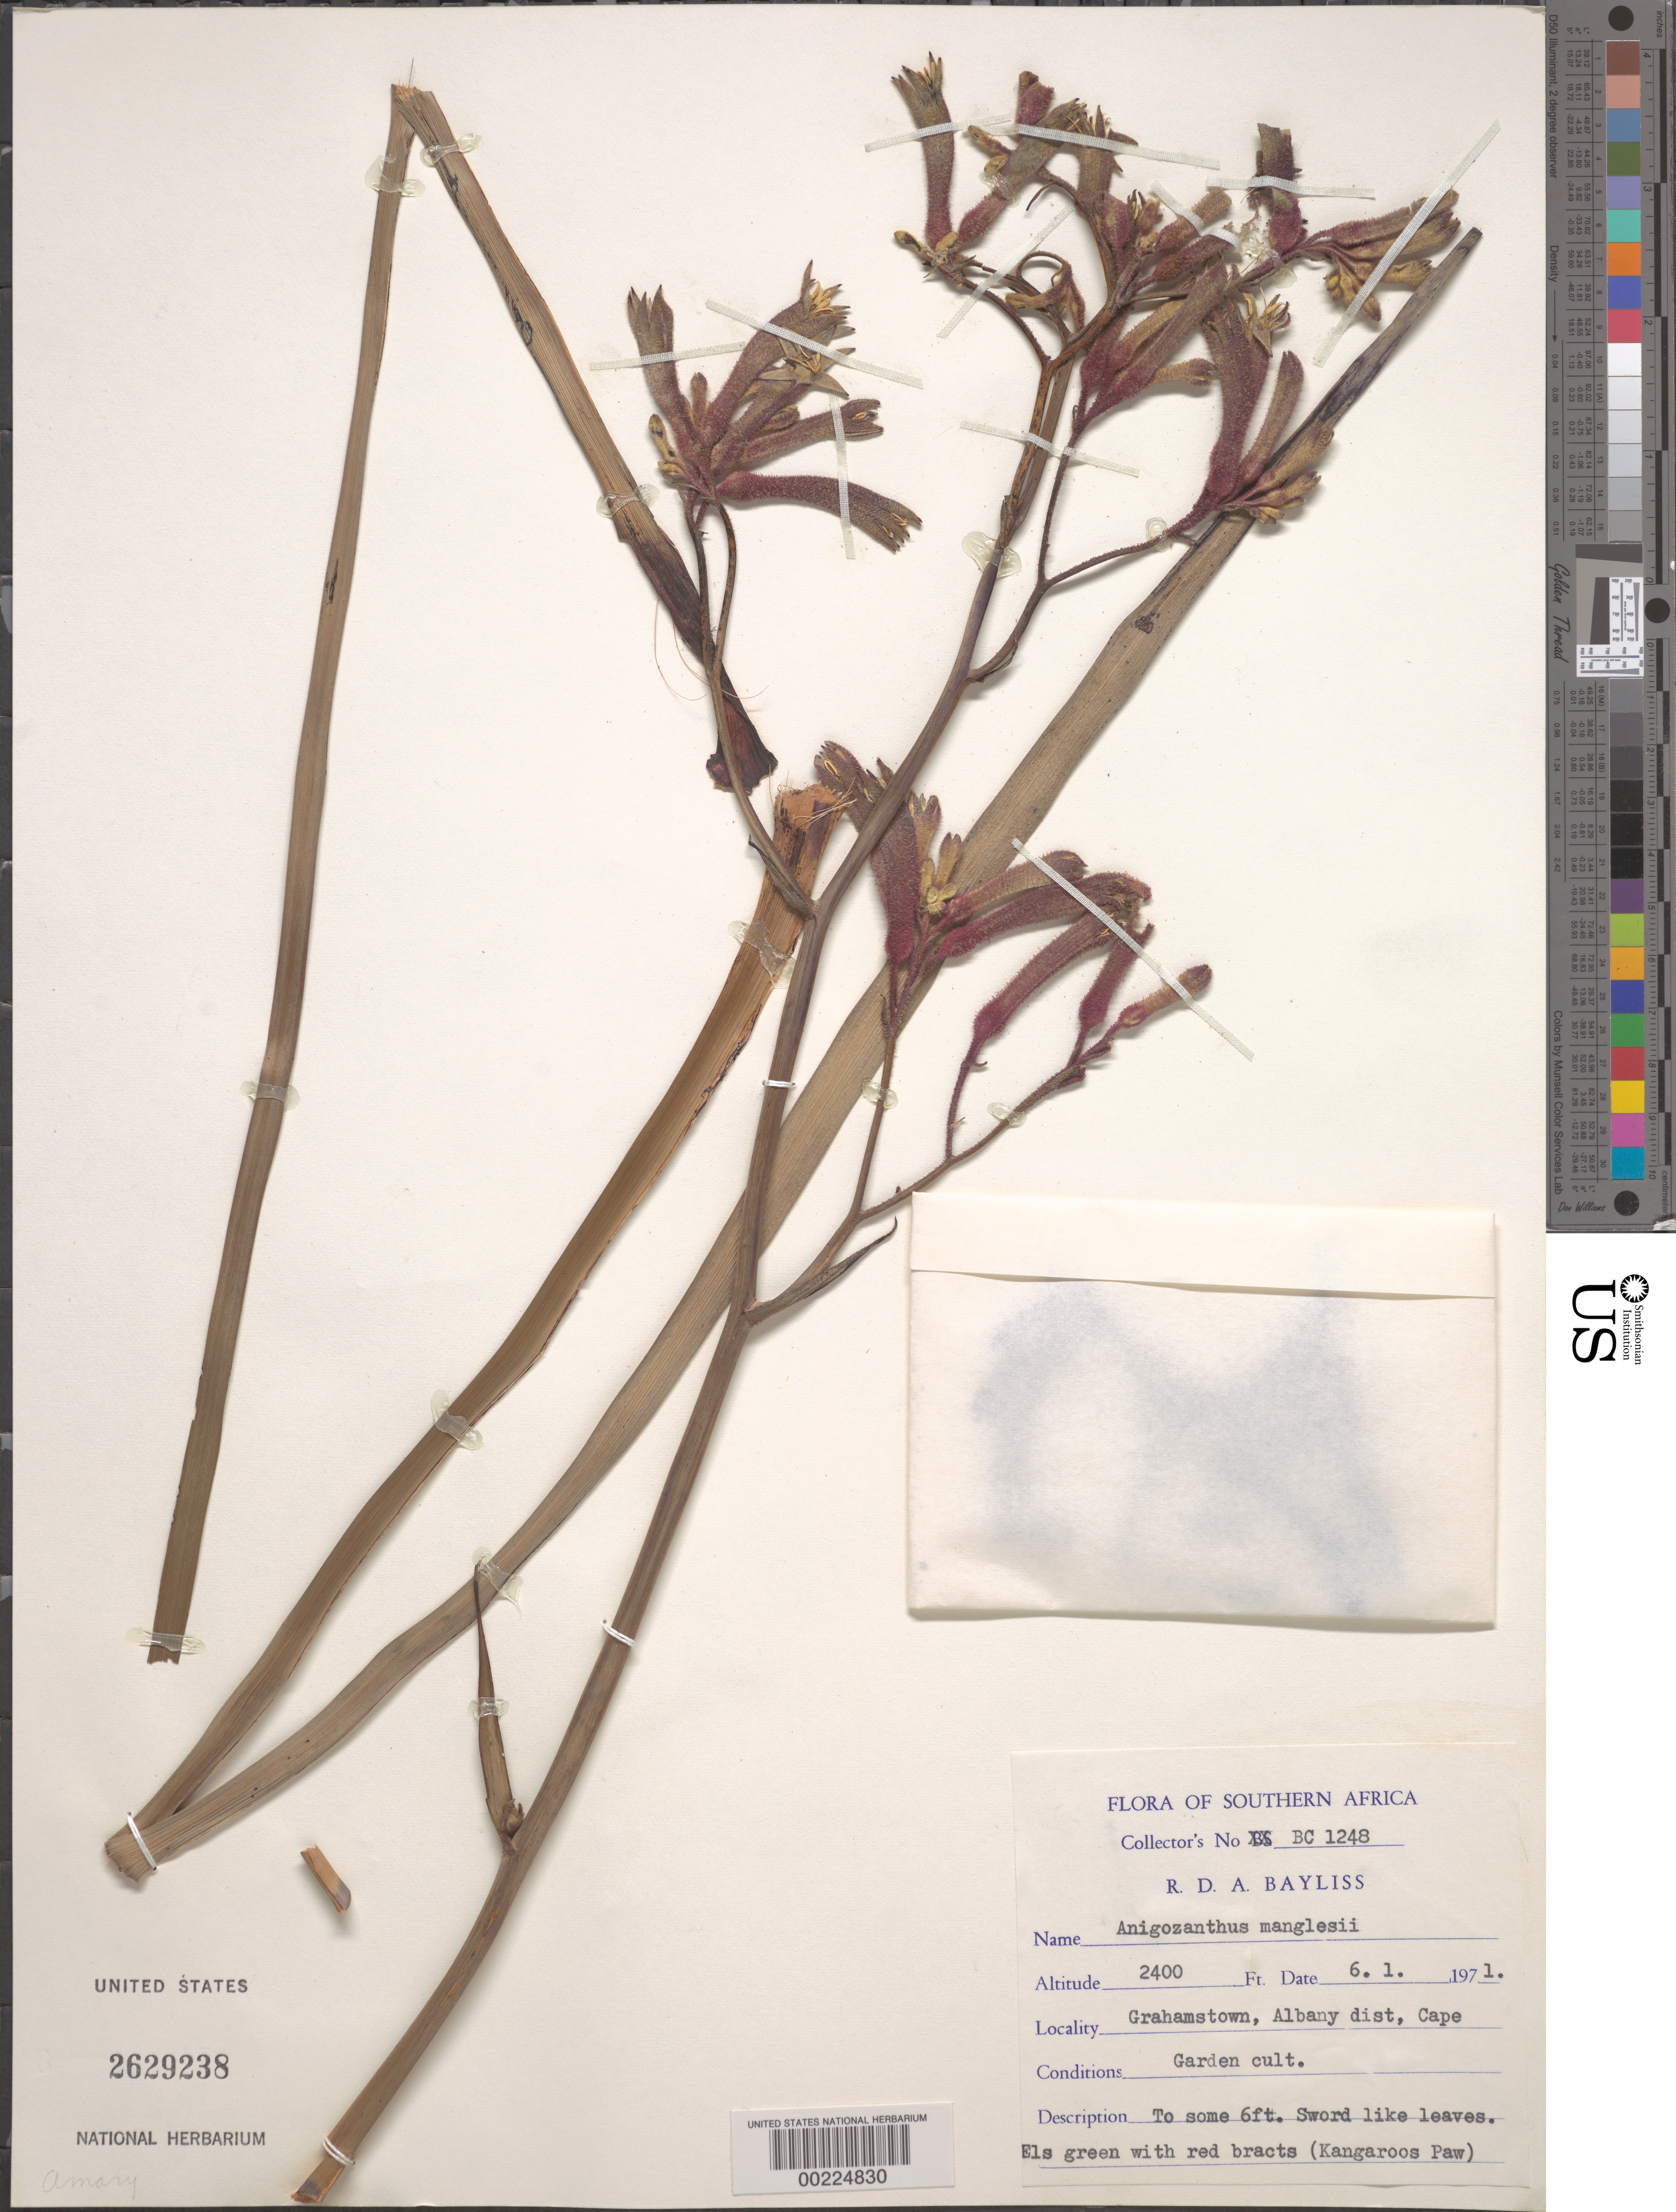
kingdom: Plantae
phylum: Tracheophyta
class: Liliopsida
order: Commelinales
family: Haemodoraceae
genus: Anigozanthos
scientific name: Anigozanthos manglesii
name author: D. Don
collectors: R. D. Bayliss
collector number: Bc 1248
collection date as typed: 06 Jan 1971 or 01 Jun 1971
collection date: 1971-01-06 or 1971-06-01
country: South Africa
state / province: Eastern Cape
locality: Grahamstown. Albany Dist.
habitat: Garden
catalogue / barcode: US 2629238